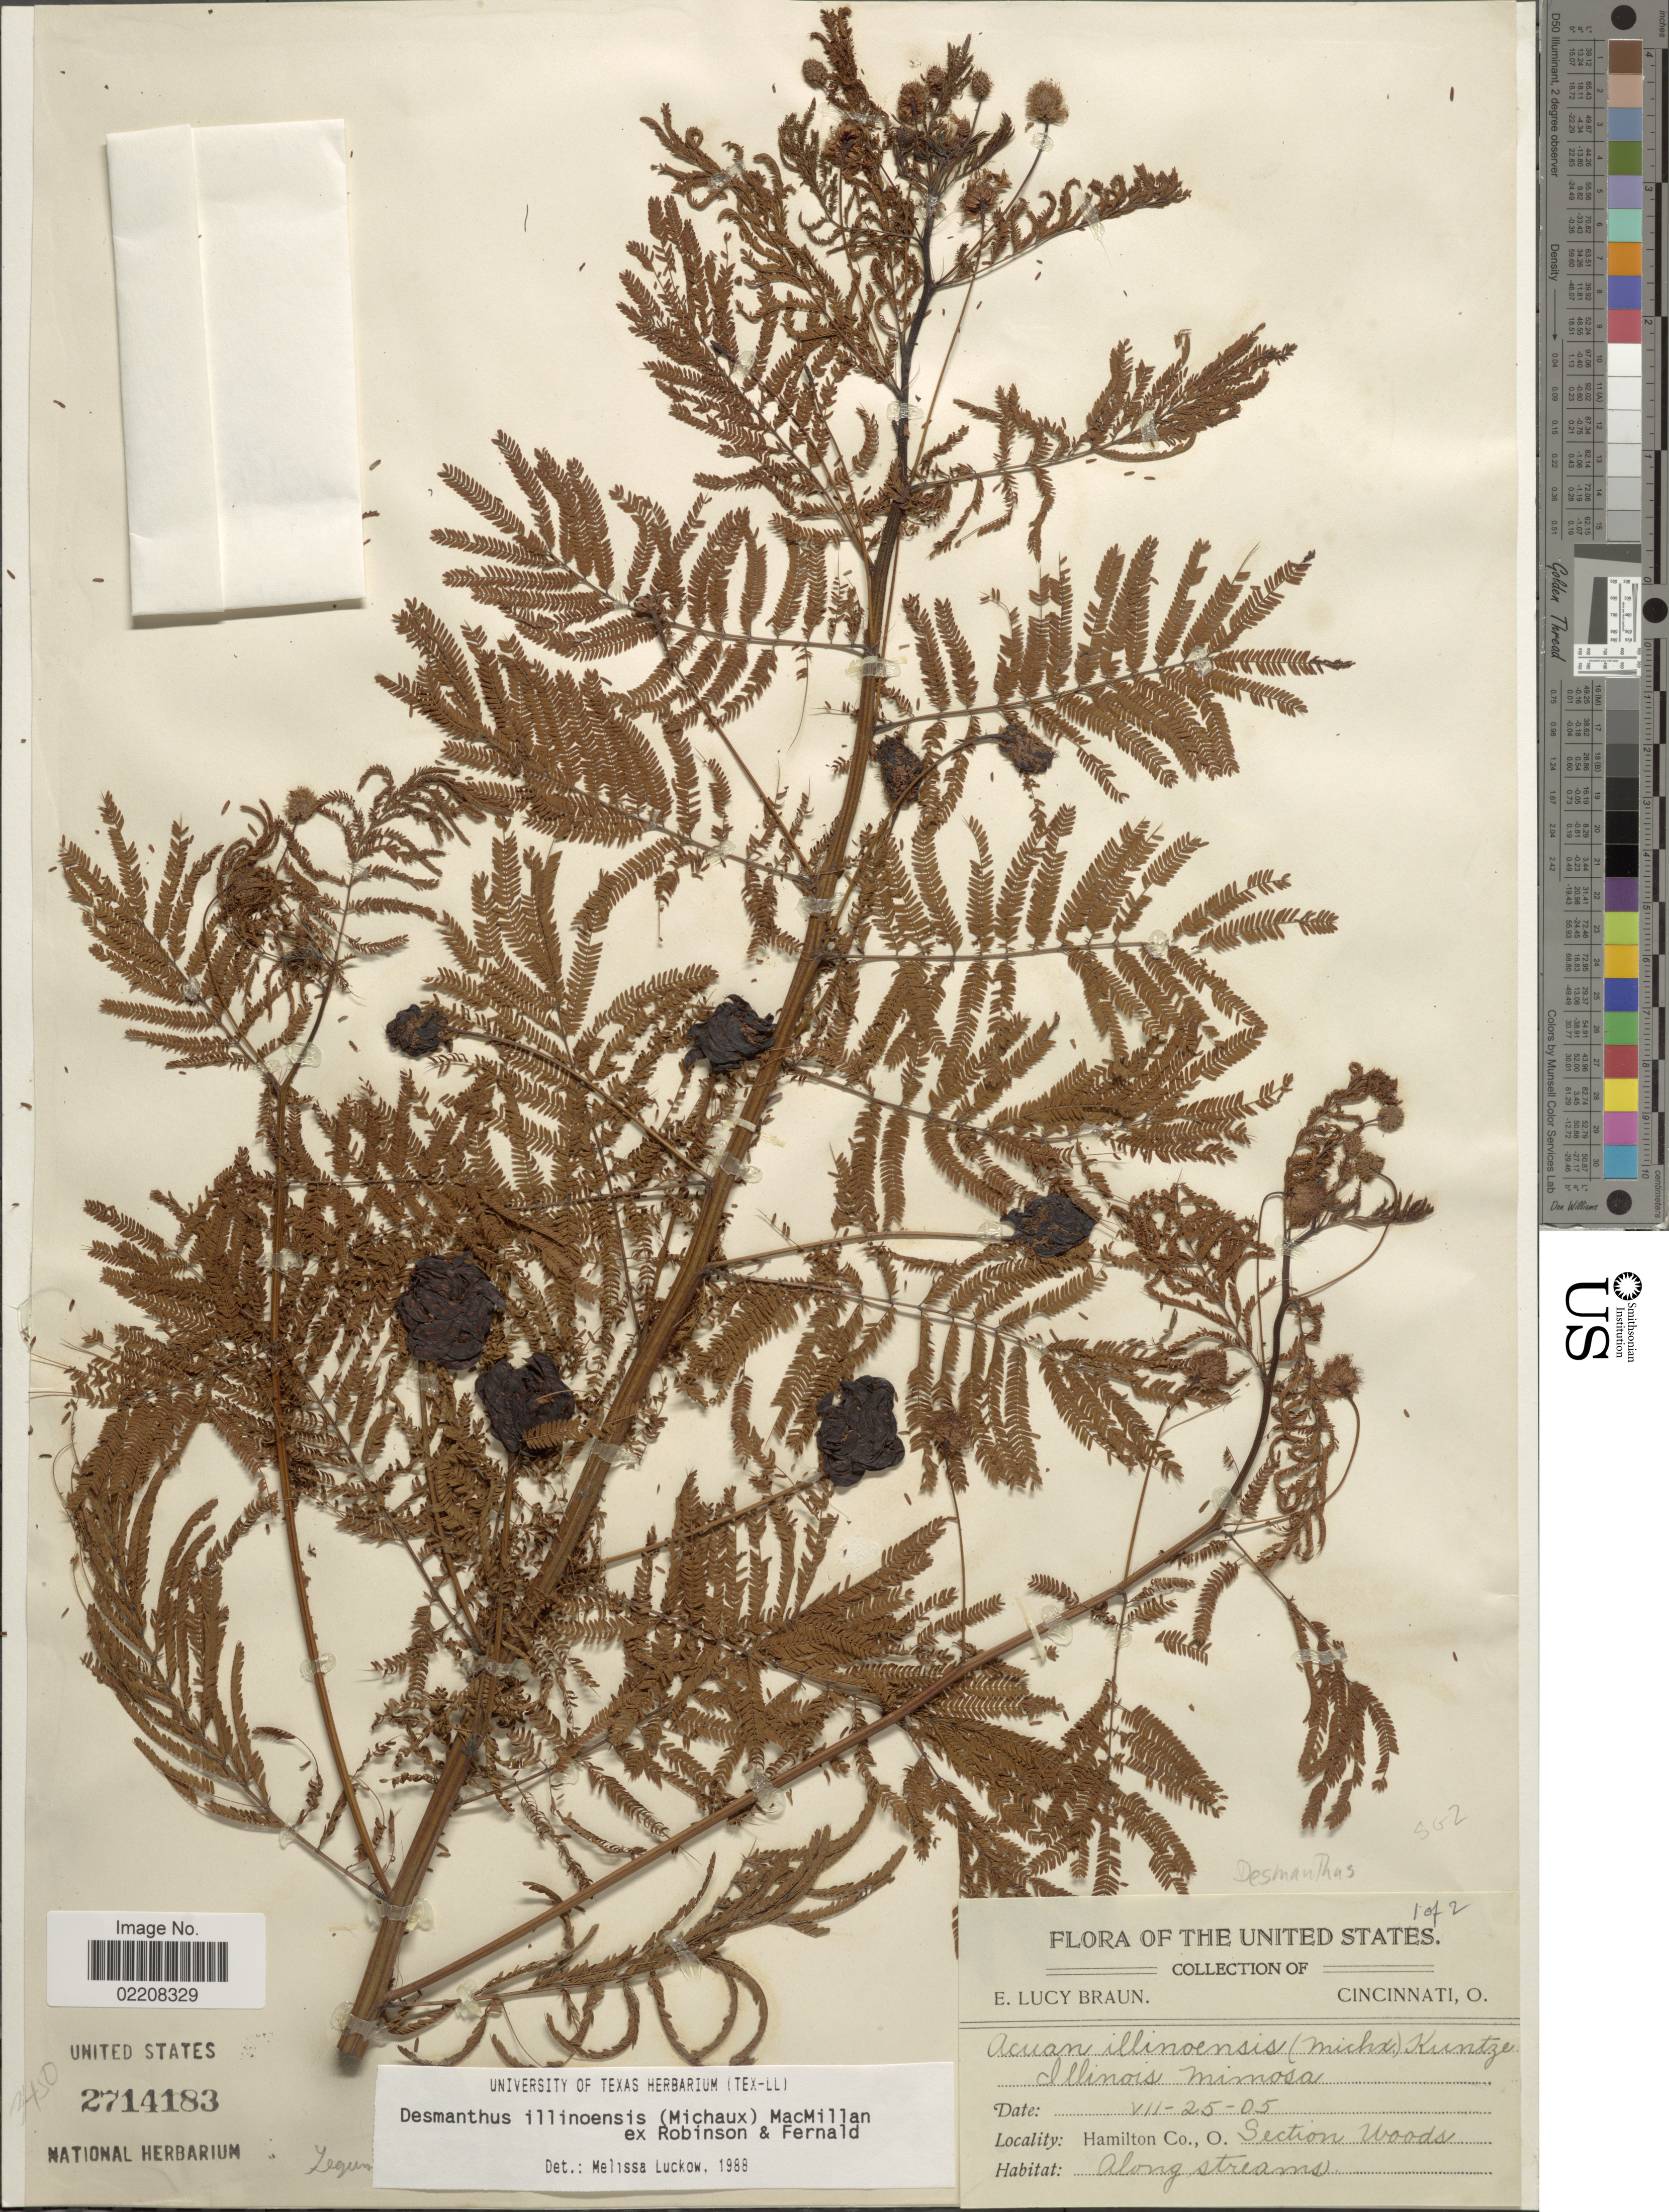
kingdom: Plantae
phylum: Tracheophyta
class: Magnoliopsida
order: Fabales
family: Fabaceae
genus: Desmanthus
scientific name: Desmanthus illinoensis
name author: (Michx.) MacMill.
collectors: E. L. Braun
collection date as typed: Transcribed d/m/y: 25/7/05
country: United States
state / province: Ohio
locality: Hamilton Co., O. Section Woods.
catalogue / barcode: US 2714183